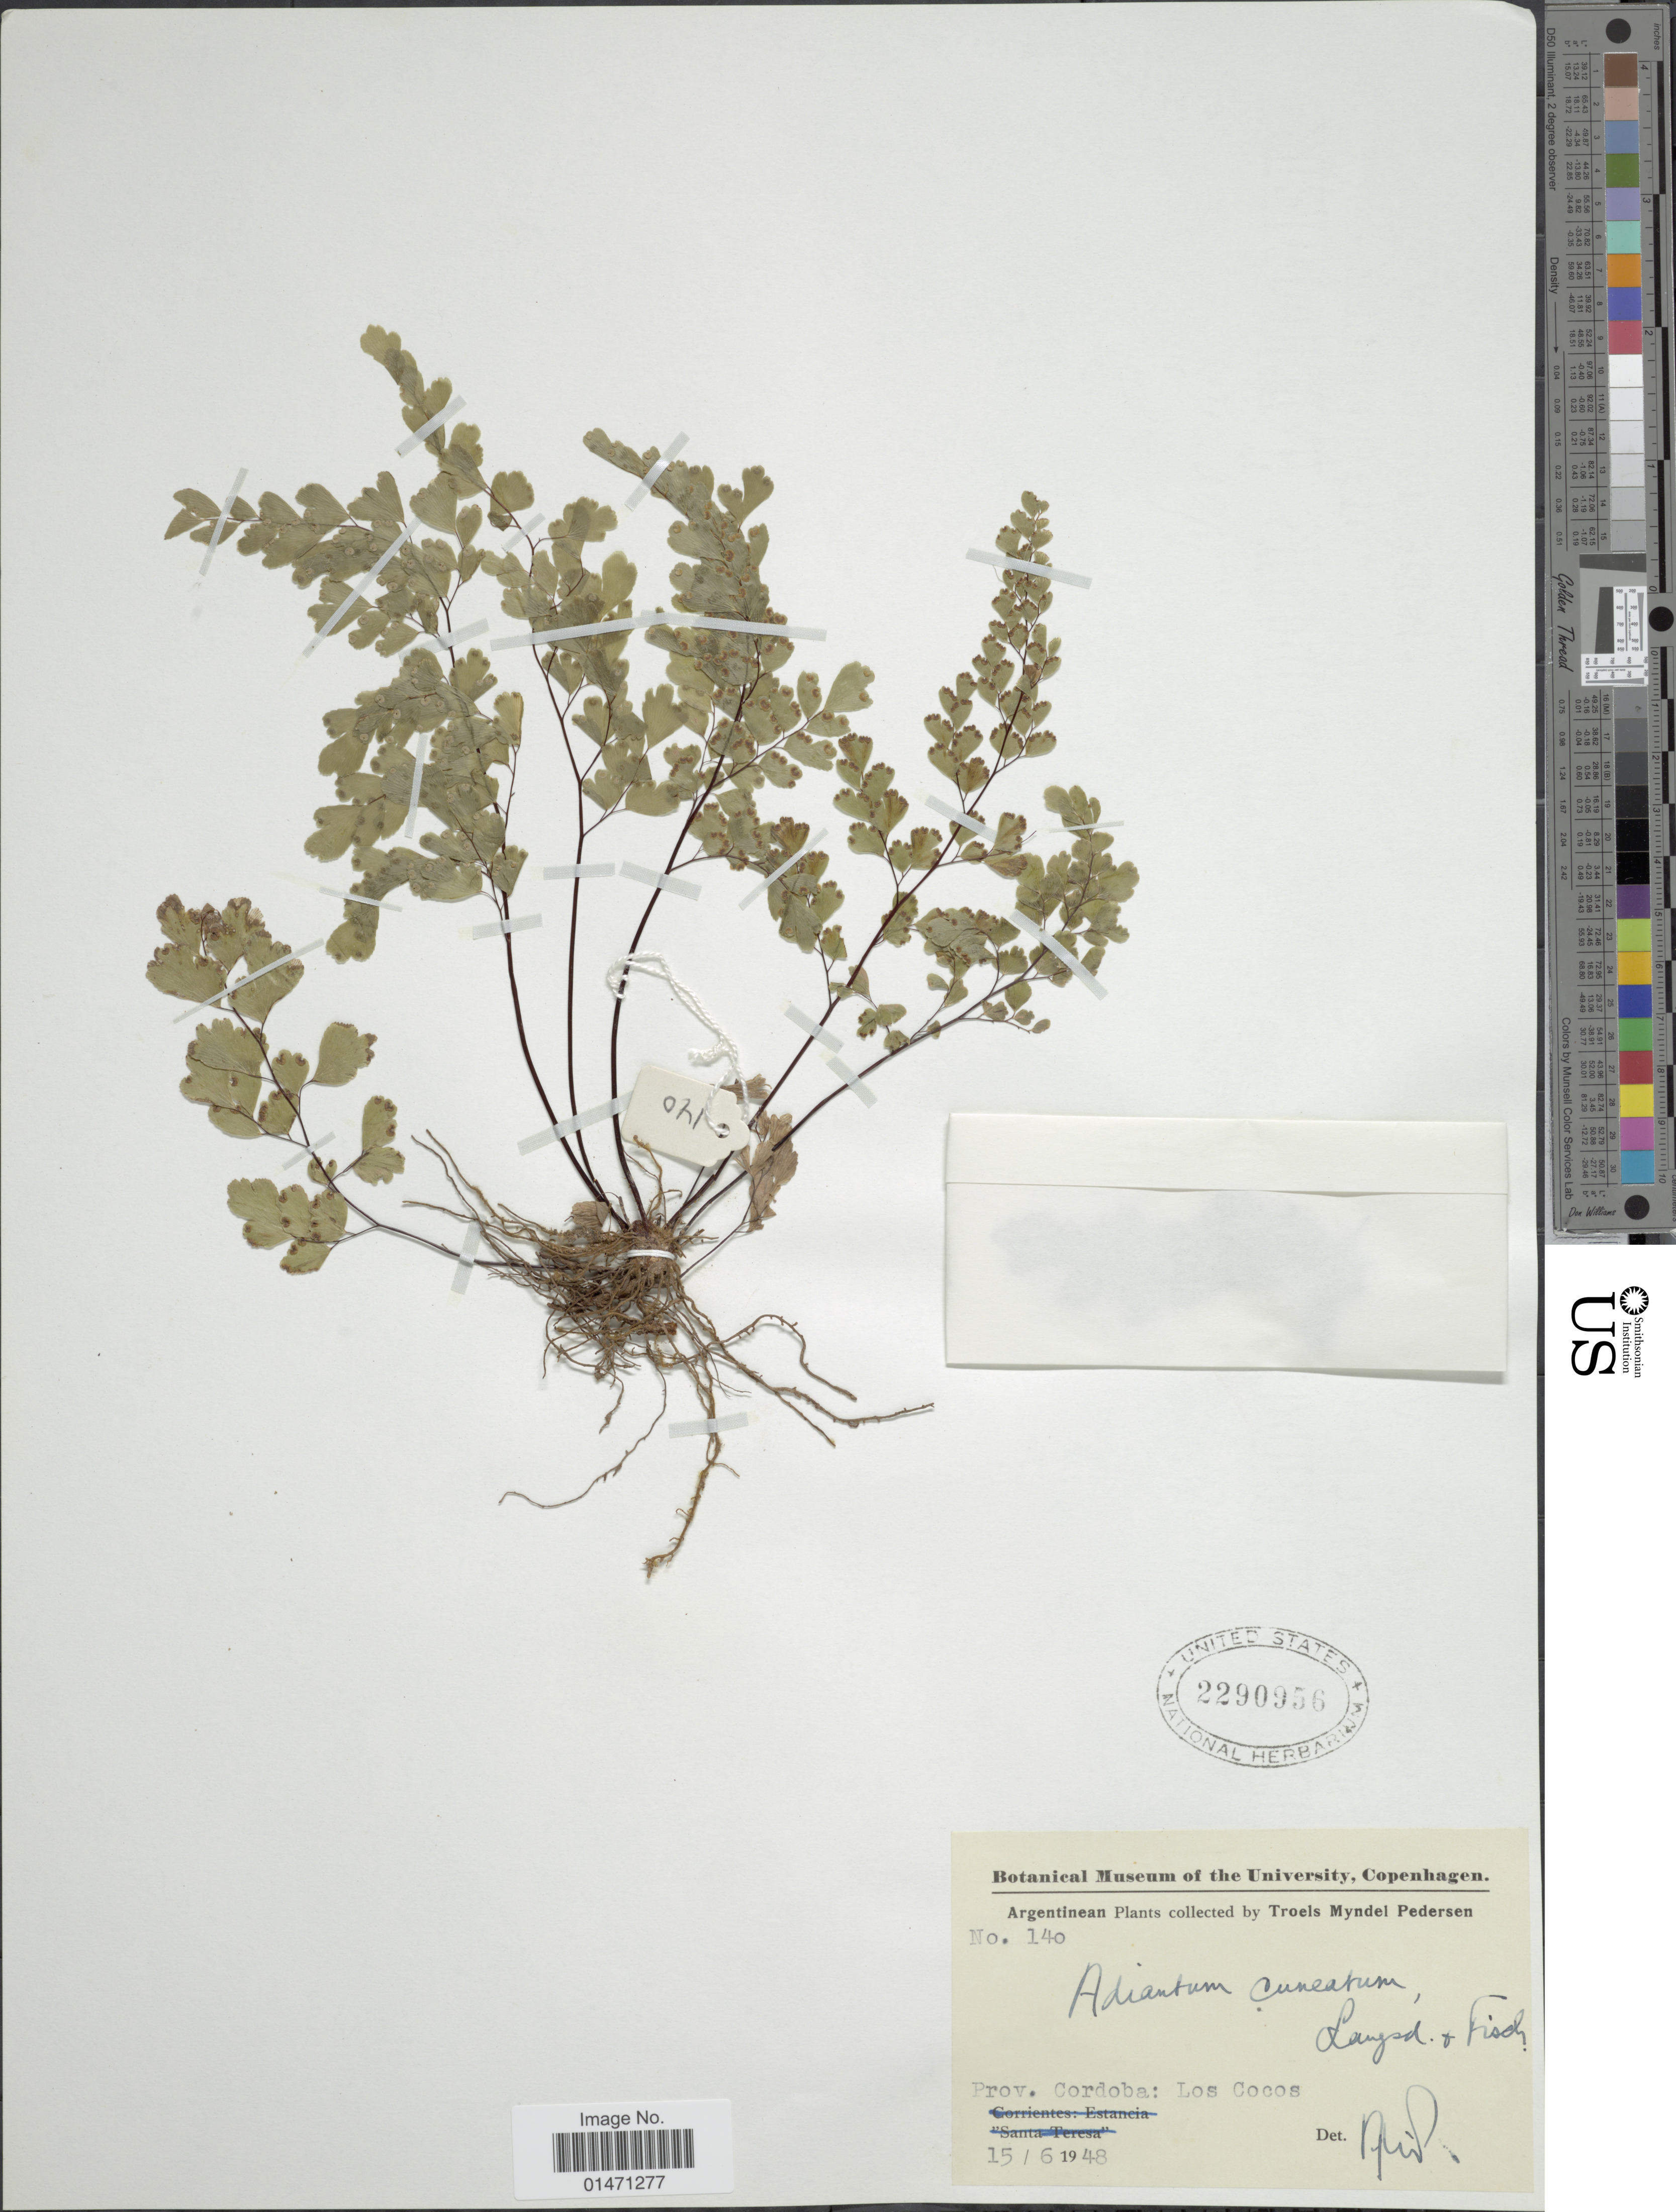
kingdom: Plantae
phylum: Tracheophyta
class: Polypodiopsida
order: Polypodiales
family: Pteridaceae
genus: Adiantum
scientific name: Adiantum raddianum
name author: C. Presl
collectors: T. Pederson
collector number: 140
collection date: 1948-06-15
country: Argentina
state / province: Cordoba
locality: Argentinean, Prov. Cordoba: Los Cocos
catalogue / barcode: US 2290956